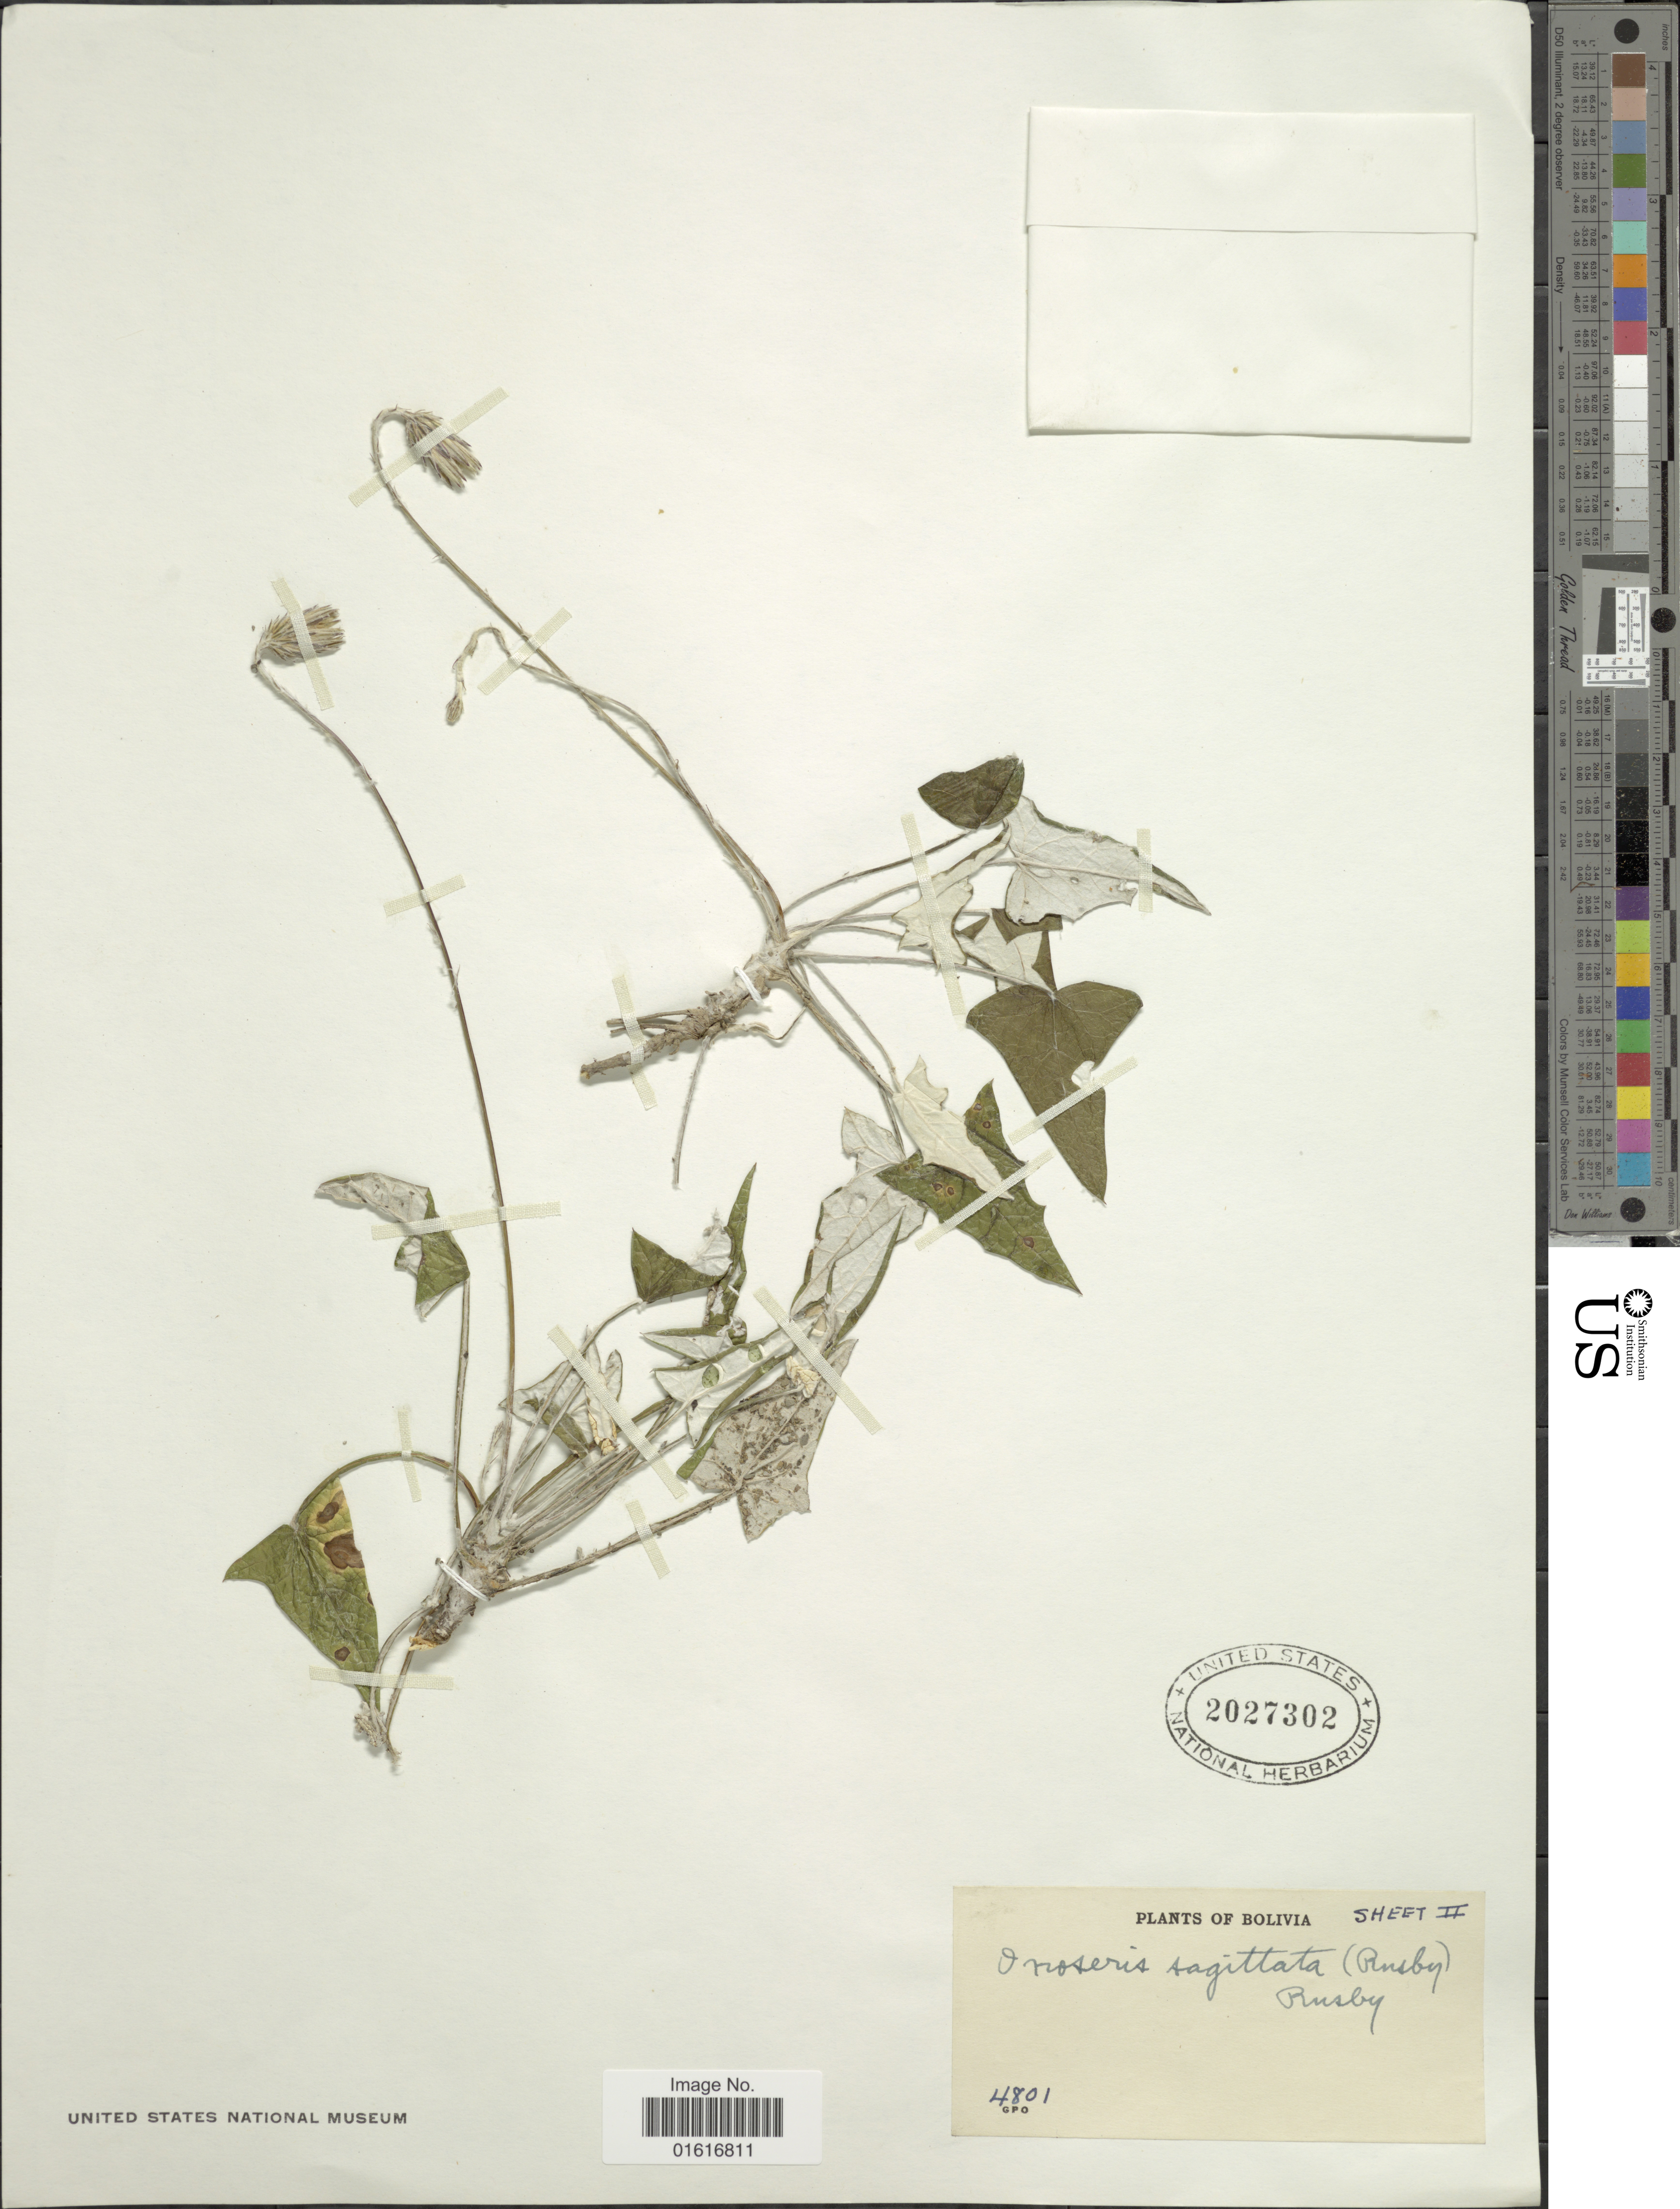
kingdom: Plantae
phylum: Tracheophyta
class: Magnoliopsida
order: Asterales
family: Asteraceae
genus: Onoseris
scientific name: Onoseris sagittata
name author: (Rusby) Rusby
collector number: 4801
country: Bolivia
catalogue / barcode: US 2027302